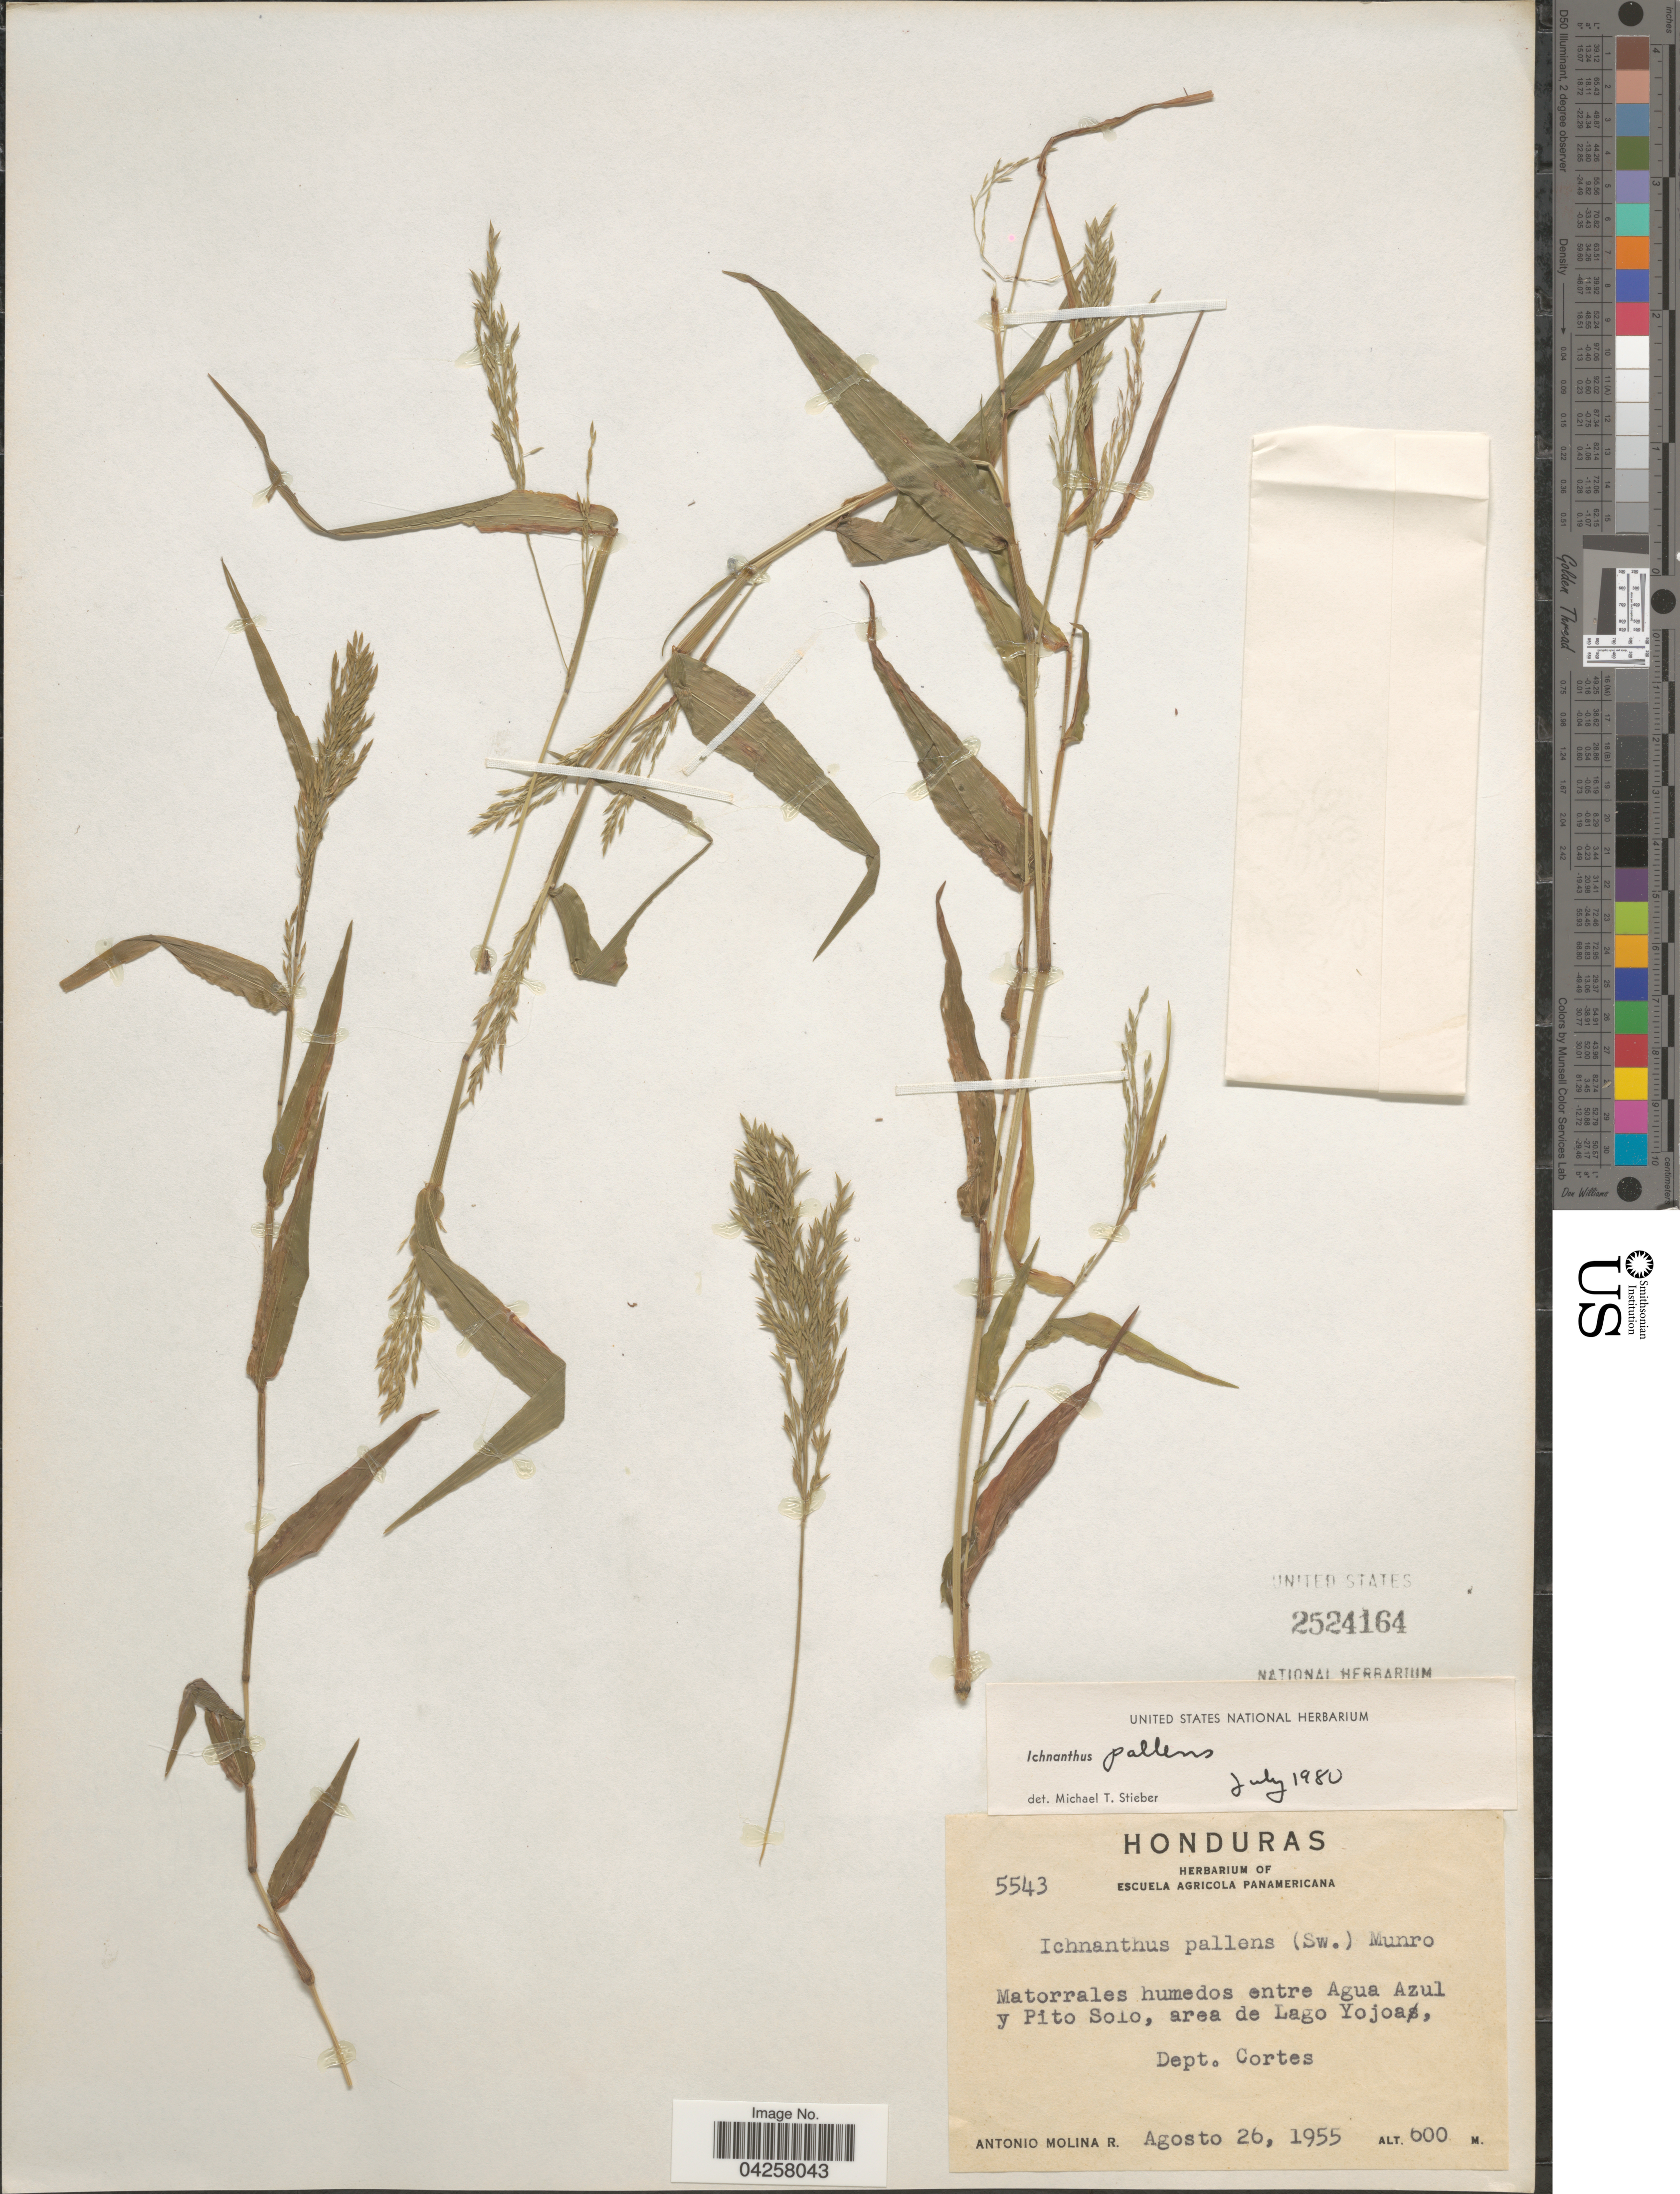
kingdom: Plantae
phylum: Tracheophyta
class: Liliopsida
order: Poales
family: Poaceae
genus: Ichnanthus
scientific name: Ichnanthus pallens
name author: (Sw.) Munro ex Benth.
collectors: A. Molina R.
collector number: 5543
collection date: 1955-08-26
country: Honduras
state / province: Cortes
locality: Matorrales humedos entre Agua Azul y Pito Solo, area de Lago Yojoa, Dept. Cortes.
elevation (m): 600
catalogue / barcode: US 2524164